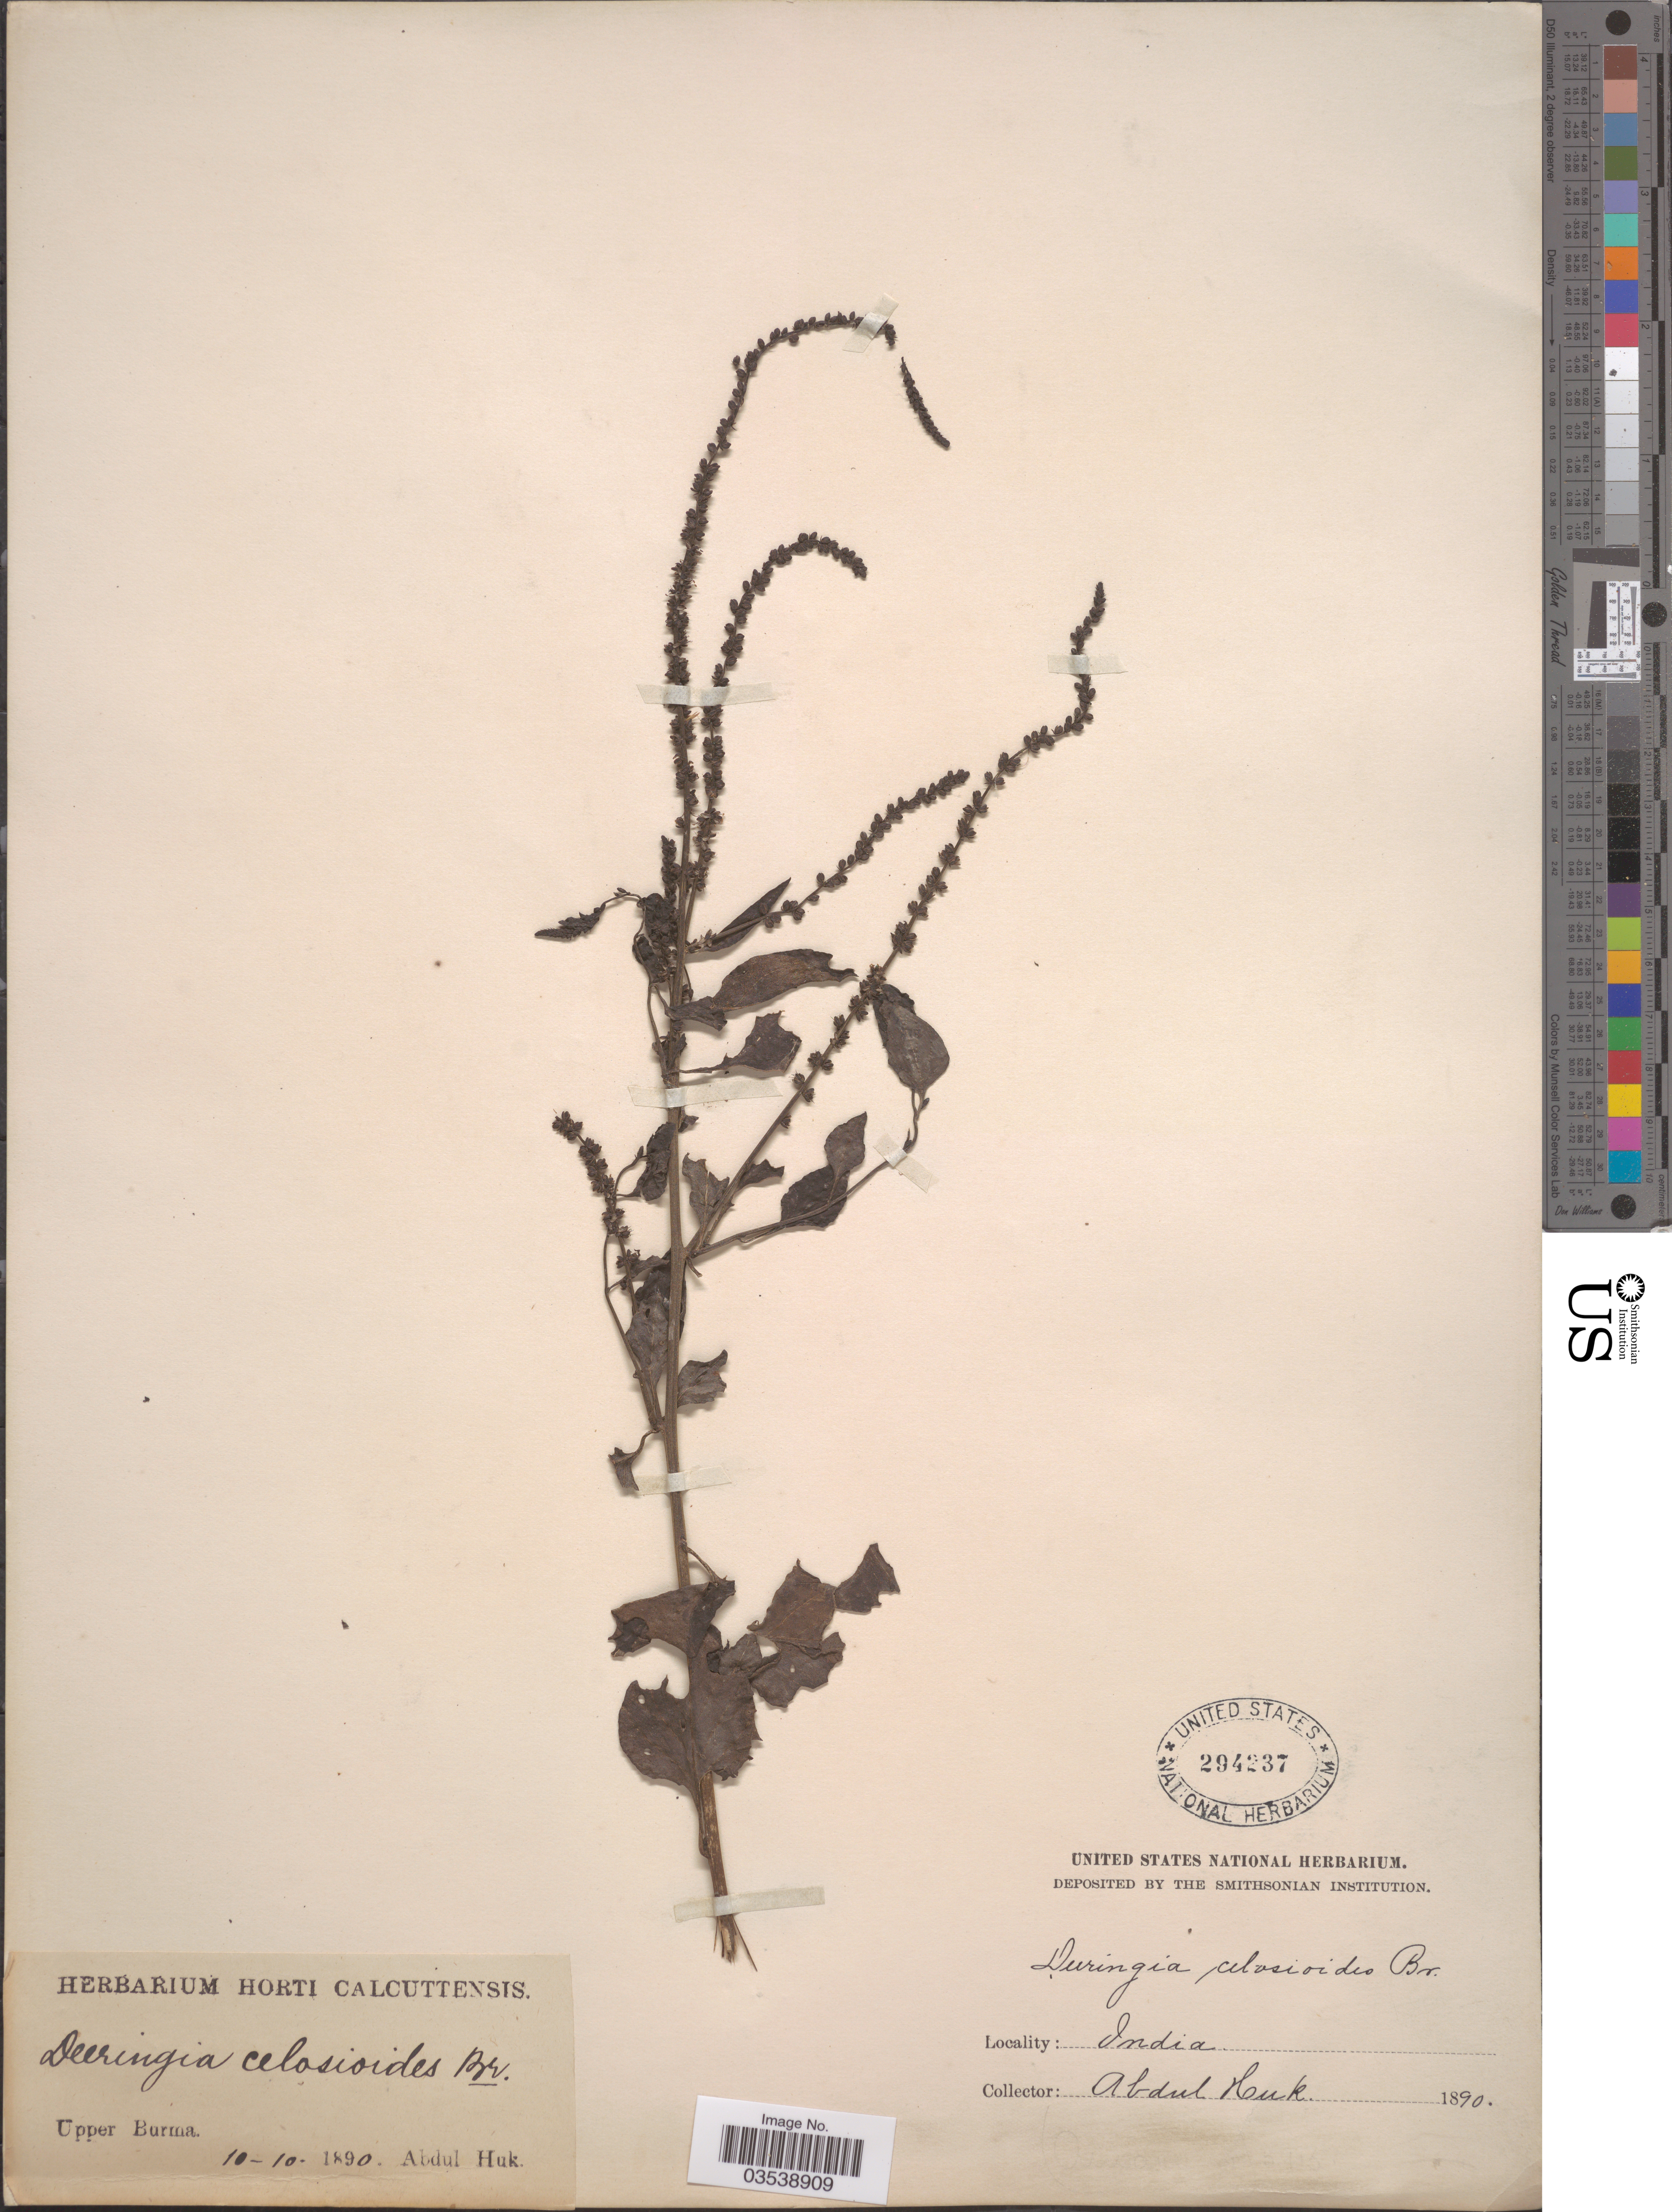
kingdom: Plantae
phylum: Tracheophyta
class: Magnoliopsida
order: Caryophyllales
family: Amaranthaceae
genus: Deeringia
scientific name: Deeringia amaranthoides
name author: (Lam.) Merr.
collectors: A. Huk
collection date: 1890-10-10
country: Myanmar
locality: Upper Burma.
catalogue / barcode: US 294237